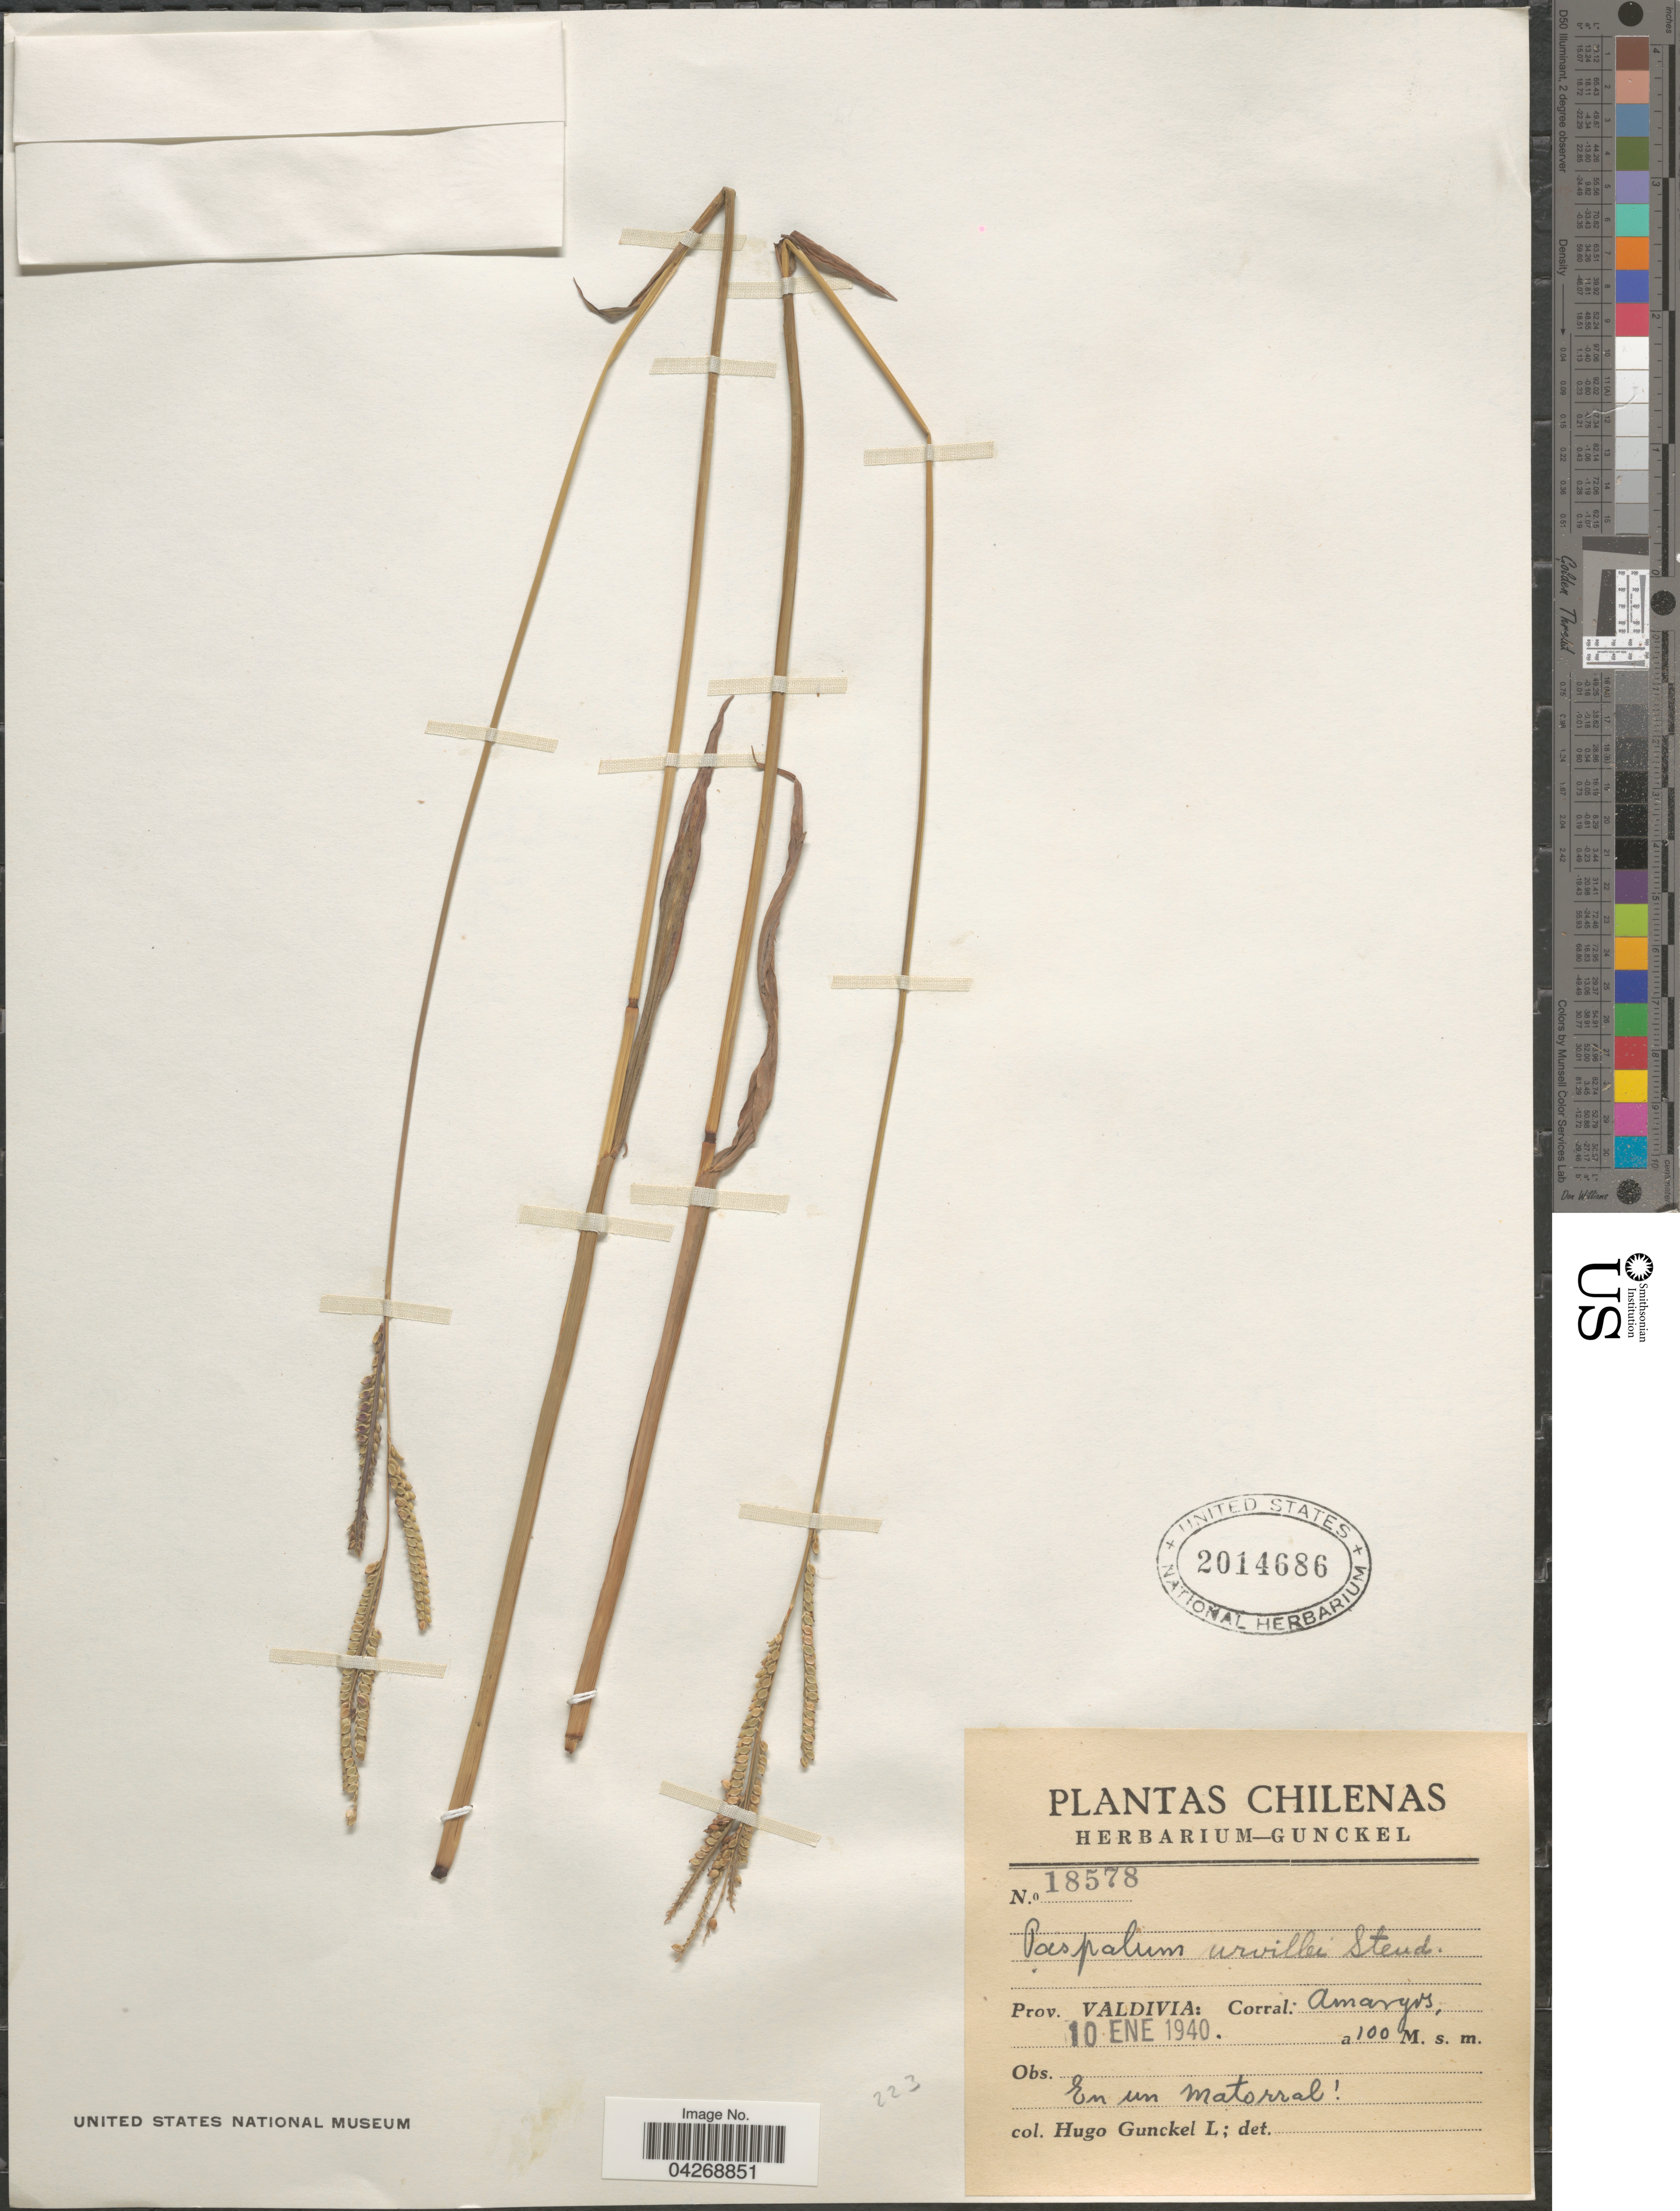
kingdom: Plantae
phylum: Tracheophyta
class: Liliopsida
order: Poales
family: Poaceae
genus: Paspalum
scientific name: Paspalum dasypleurum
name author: Kunze ex Desv. in Gay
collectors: H. Gunckel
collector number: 18578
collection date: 1940-01-10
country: Chile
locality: Prov. Valdivia: Corral: Amargos.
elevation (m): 100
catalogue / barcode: US 2014686